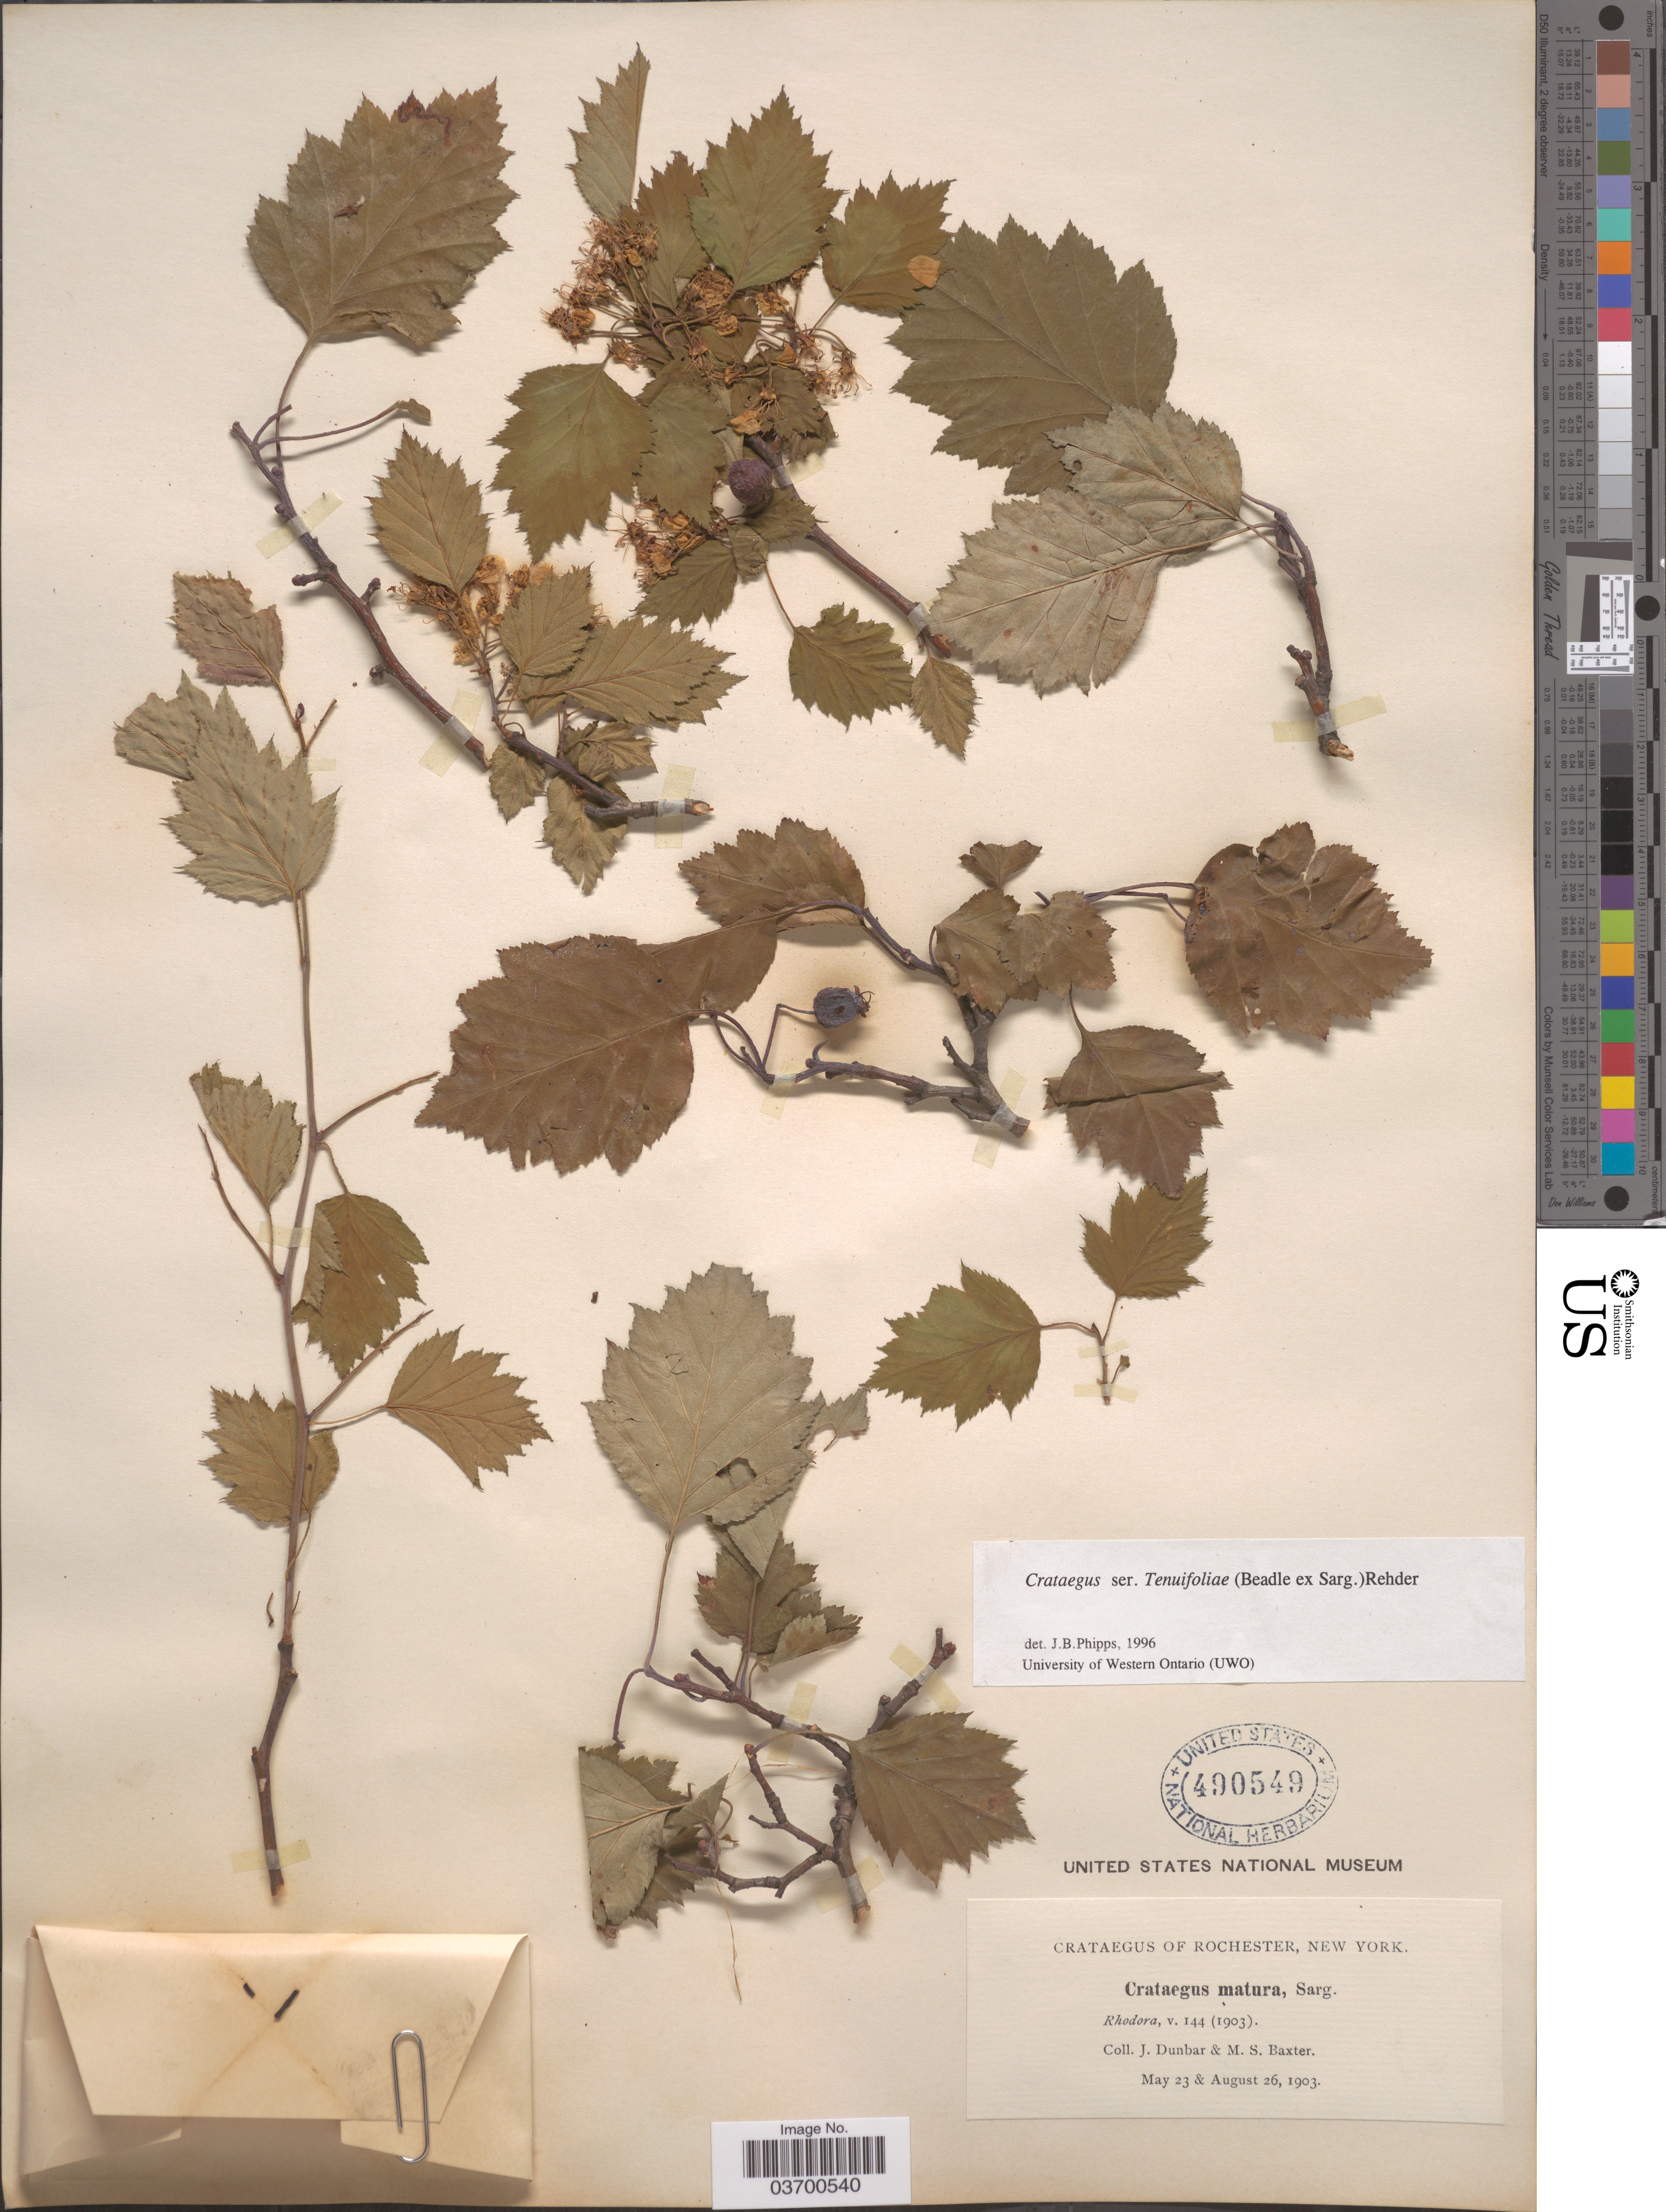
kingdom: Plantae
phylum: Tracheophyta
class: Magnoliopsida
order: Rosales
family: Rosaceae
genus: Crataegus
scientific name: Crataegus macrosperma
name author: Ashe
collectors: J. Dunbar & M. Baxter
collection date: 1903-05-23/1903-08-26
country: United States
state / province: New York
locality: Rochester.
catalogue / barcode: US 490549